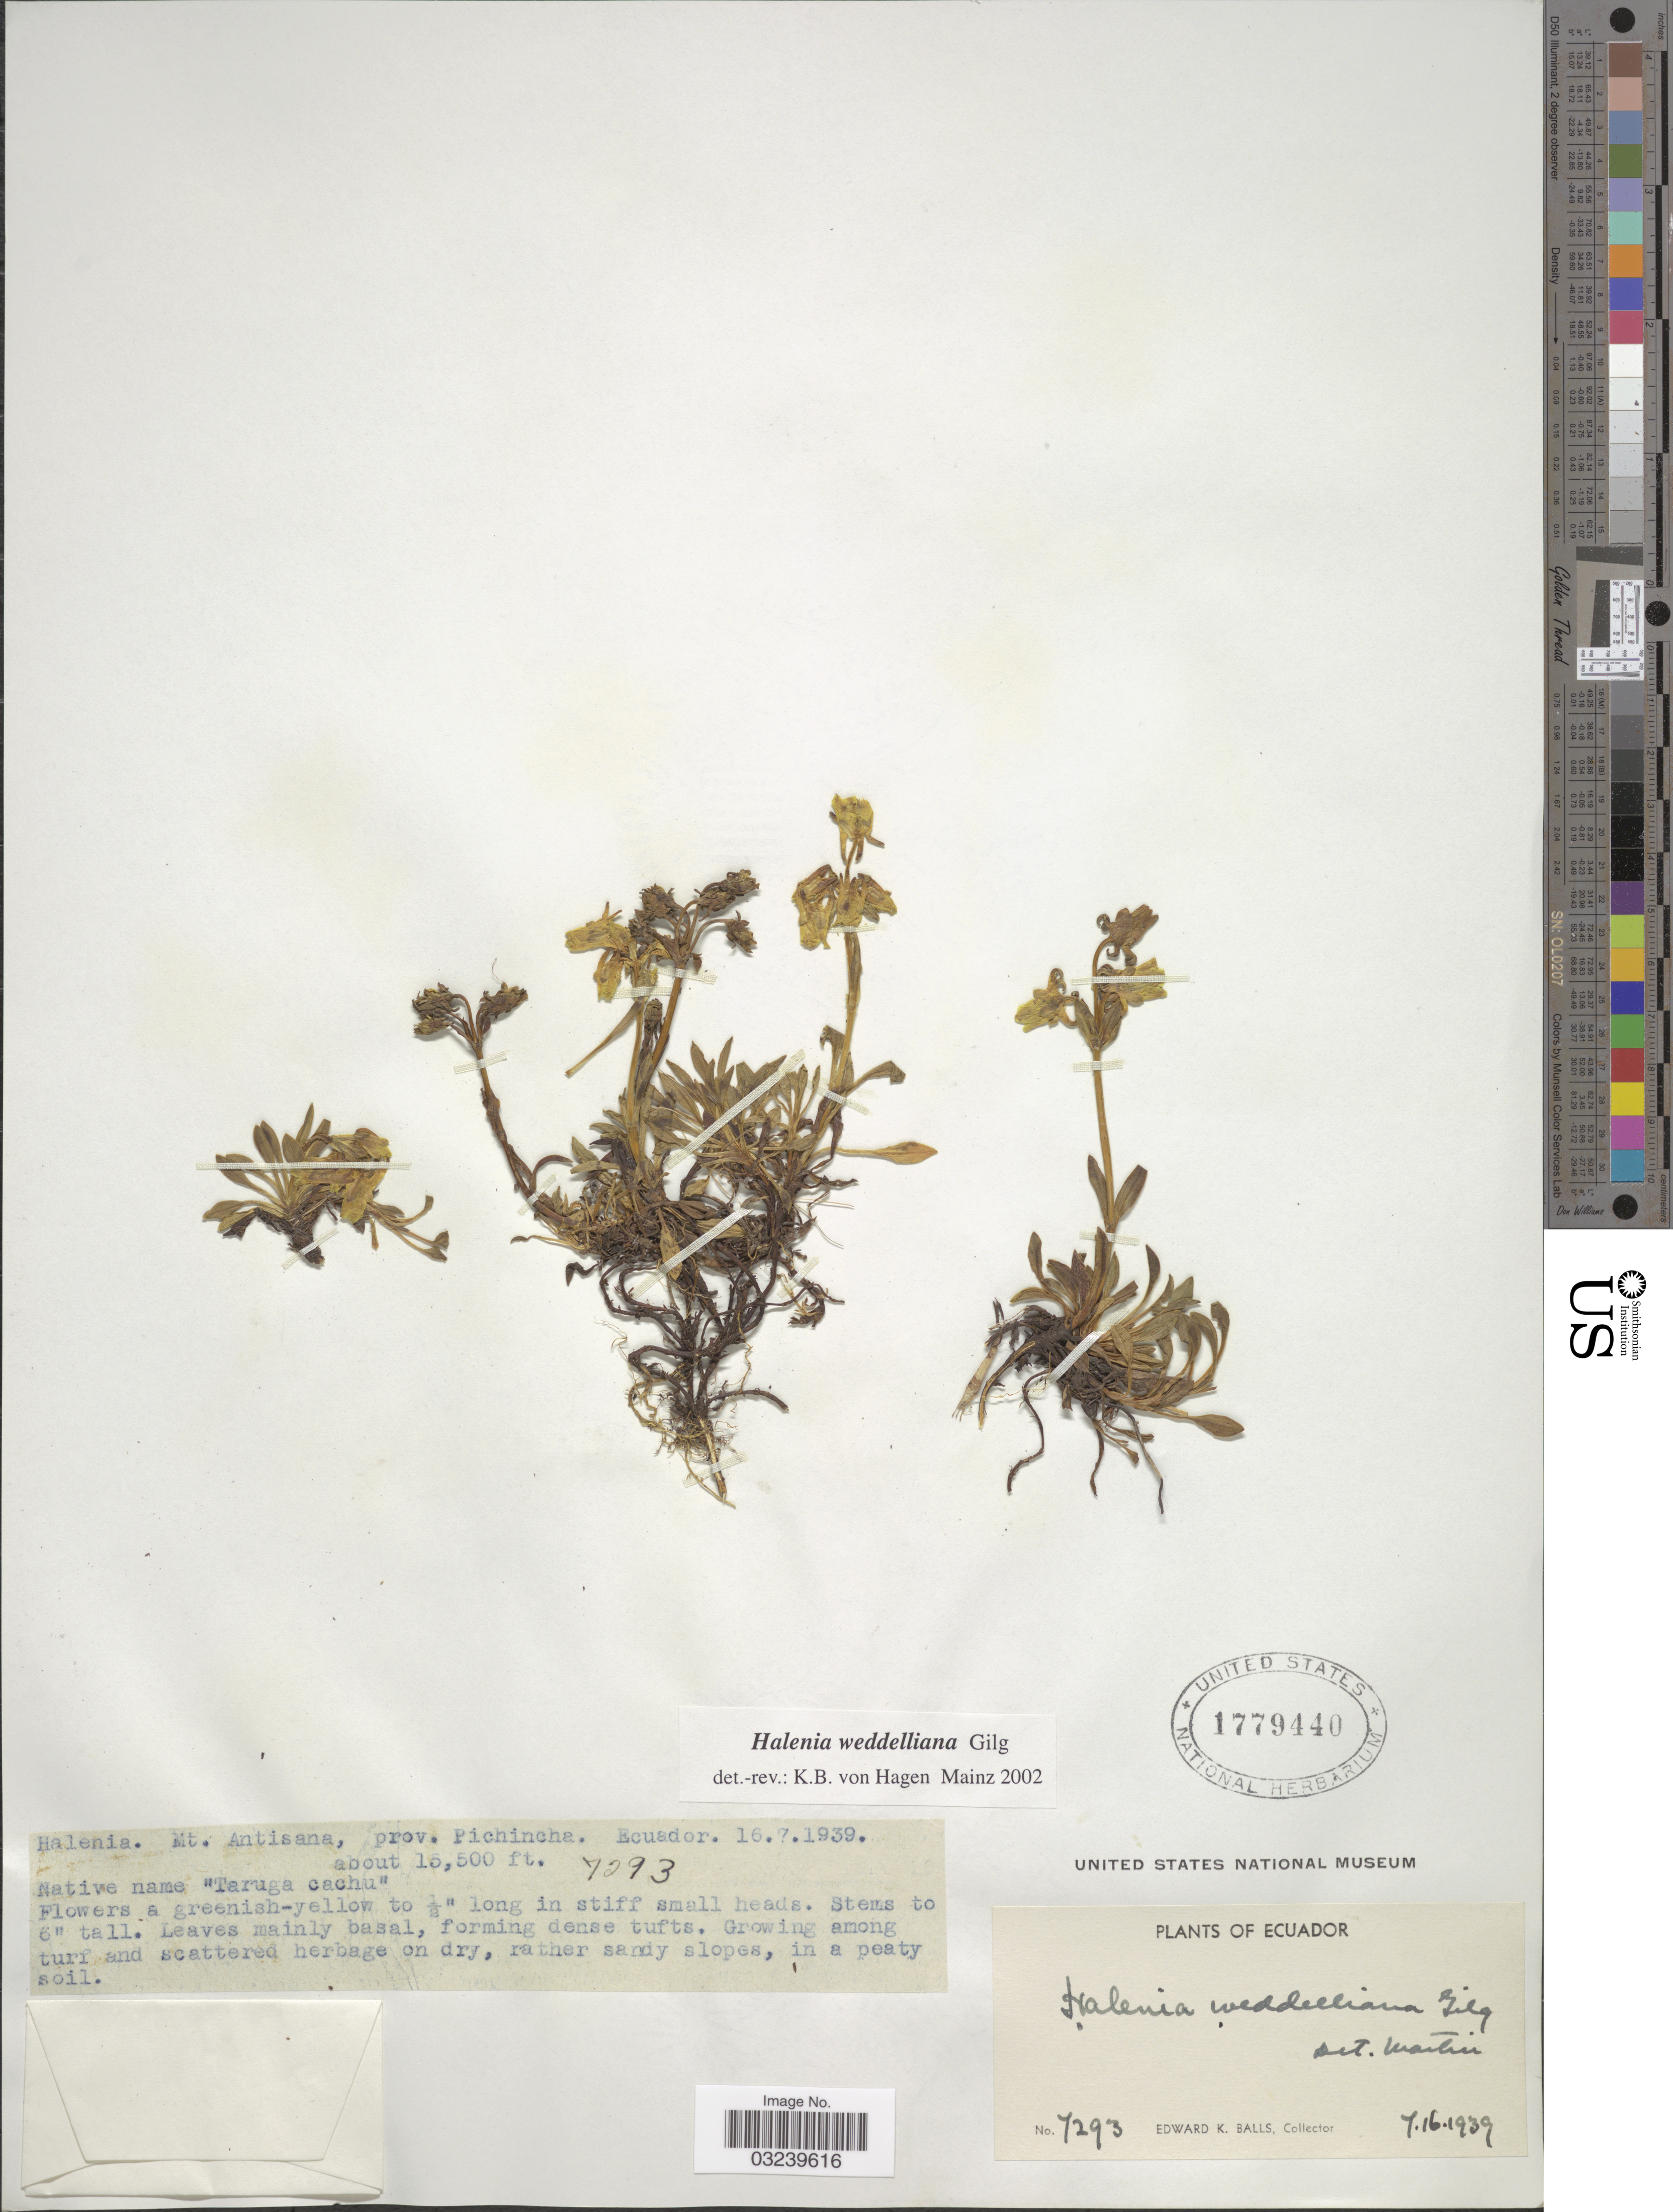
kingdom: Plantae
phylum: Tracheophyta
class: Magnoliopsida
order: Gentianales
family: Gentianaceae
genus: Halenia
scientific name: Halenia weddelliana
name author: Gilg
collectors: E. K. Balls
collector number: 7293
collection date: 1939-07-16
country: Ecuador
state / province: Pichincha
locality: Mt. Antisana, prov. Pichincha.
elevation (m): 4724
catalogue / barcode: US 1779440